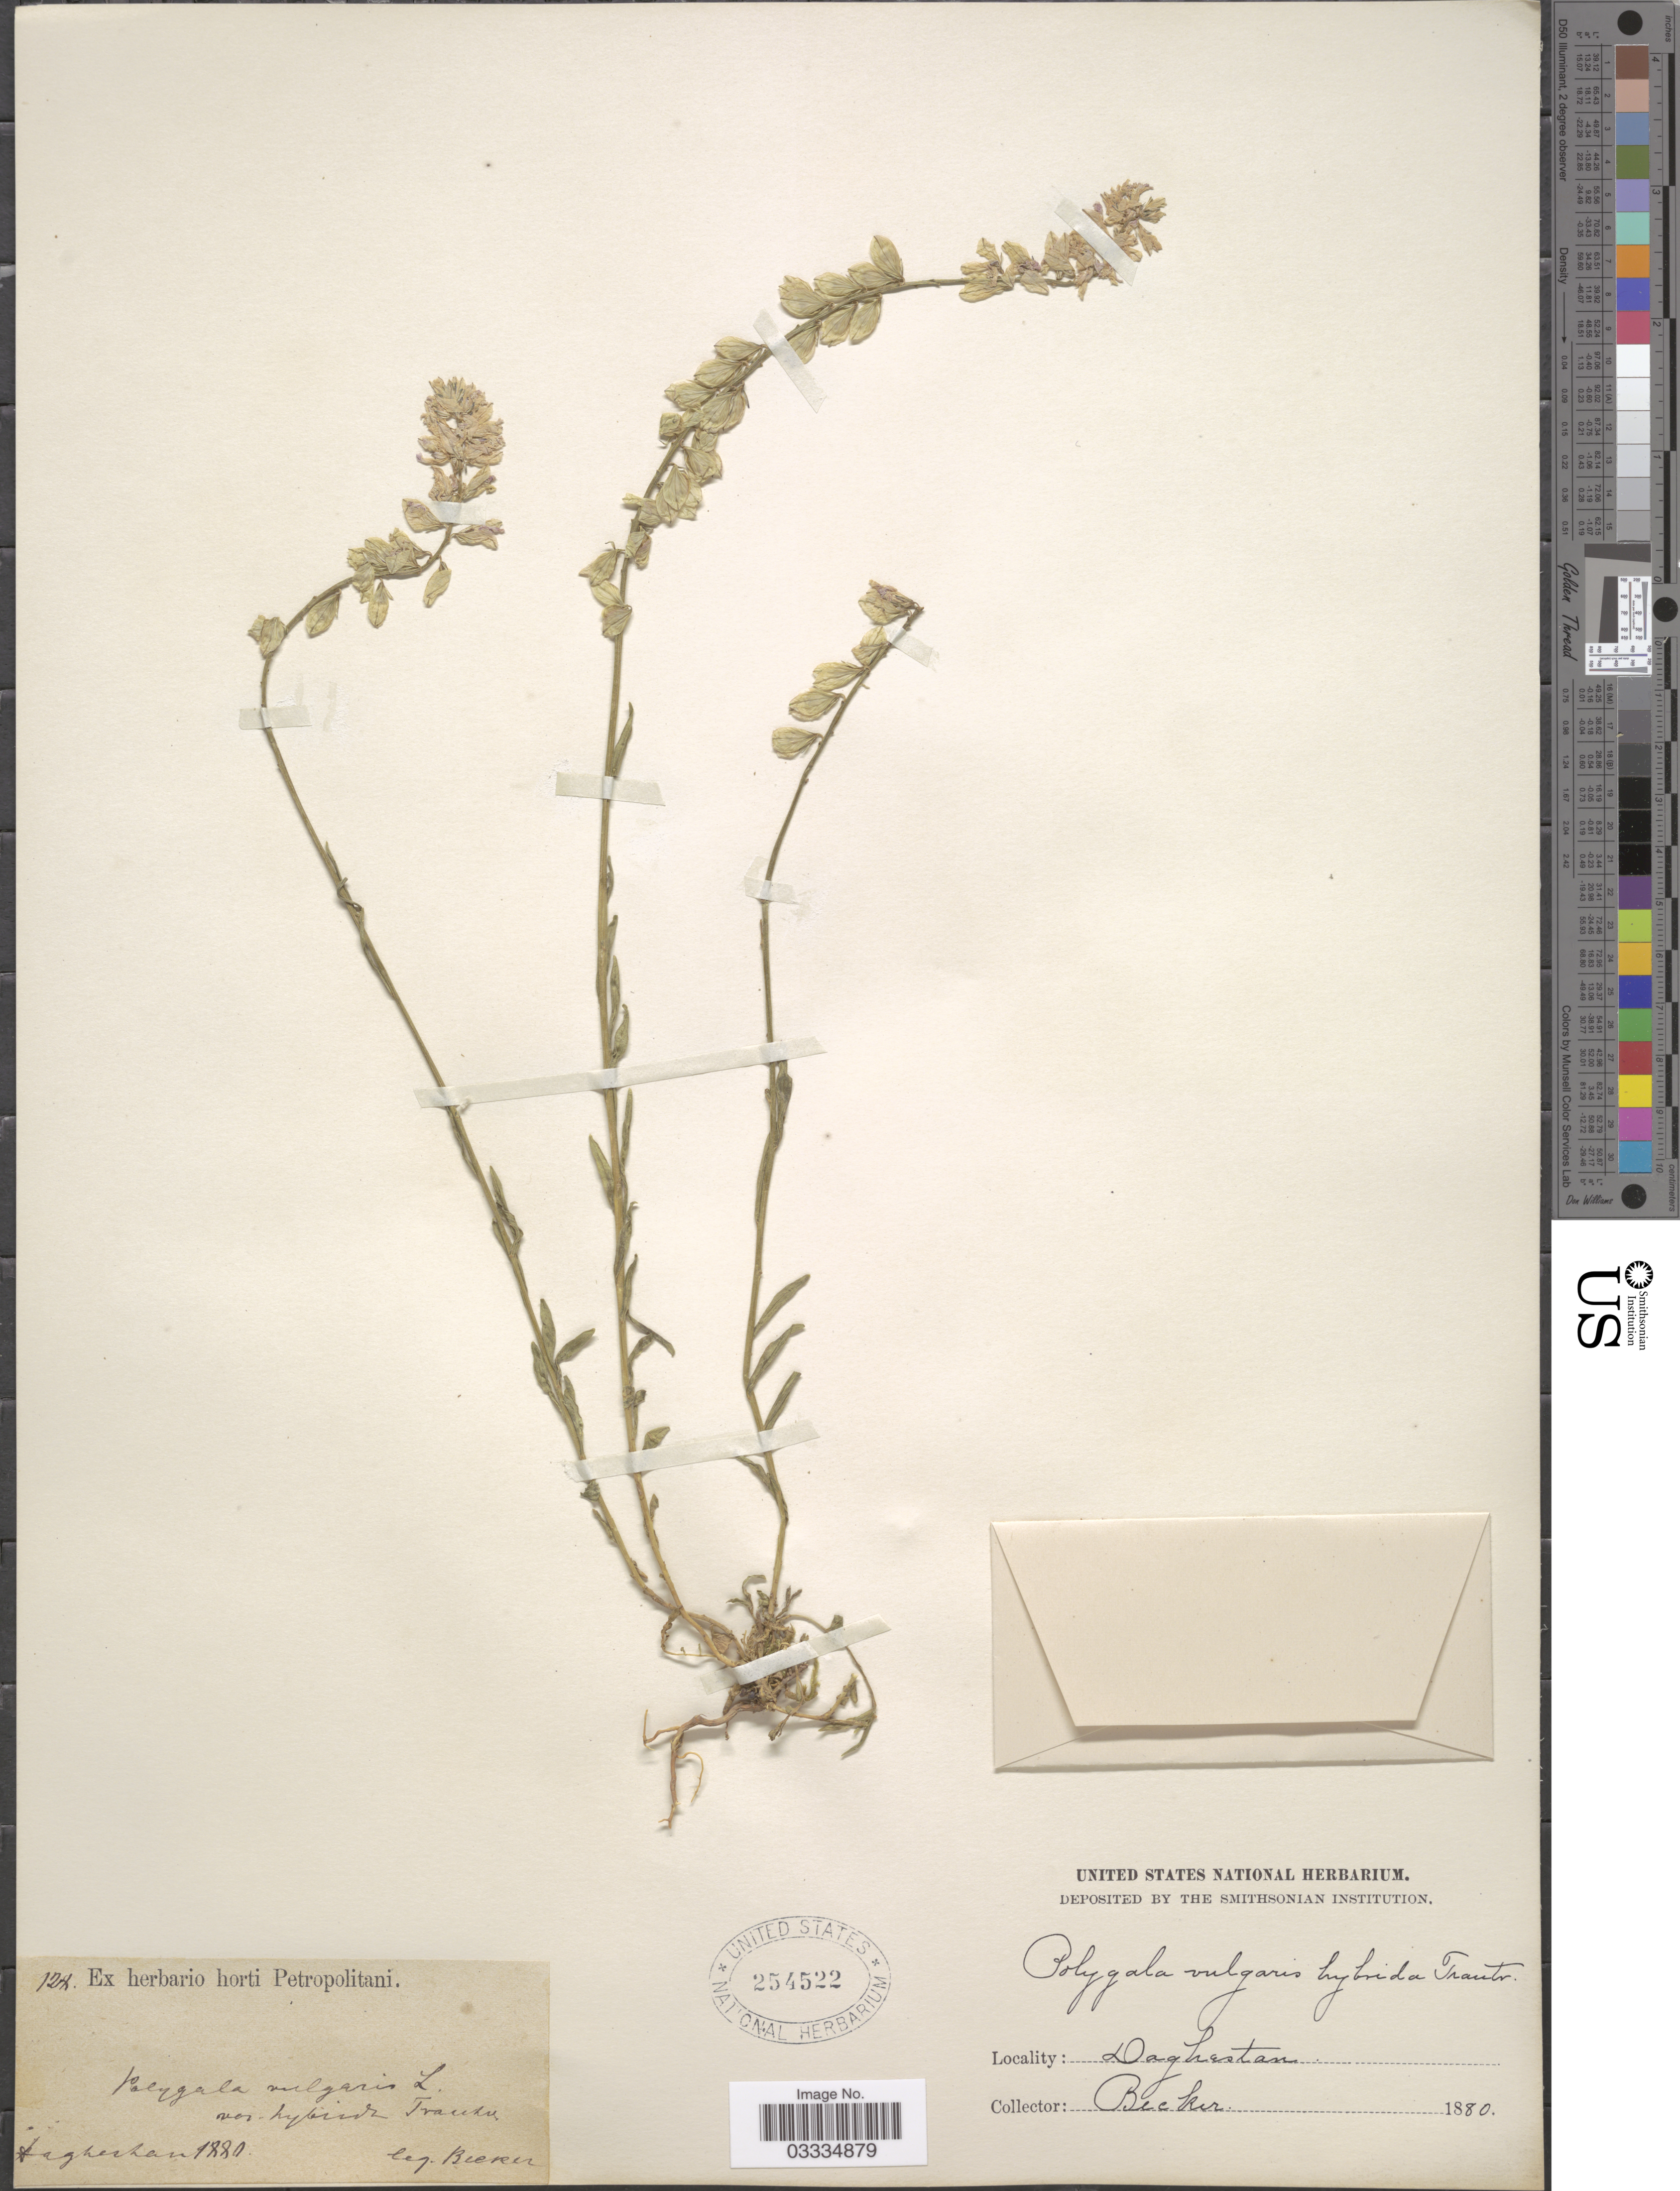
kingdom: Plantae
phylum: Tracheophyta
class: Magnoliopsida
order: Fabales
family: Polygalaceae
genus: Polygala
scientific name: Polygala vulgaris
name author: L.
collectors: -. Becker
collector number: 128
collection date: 1880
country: Russian Federation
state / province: Dagestan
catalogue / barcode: US 254522